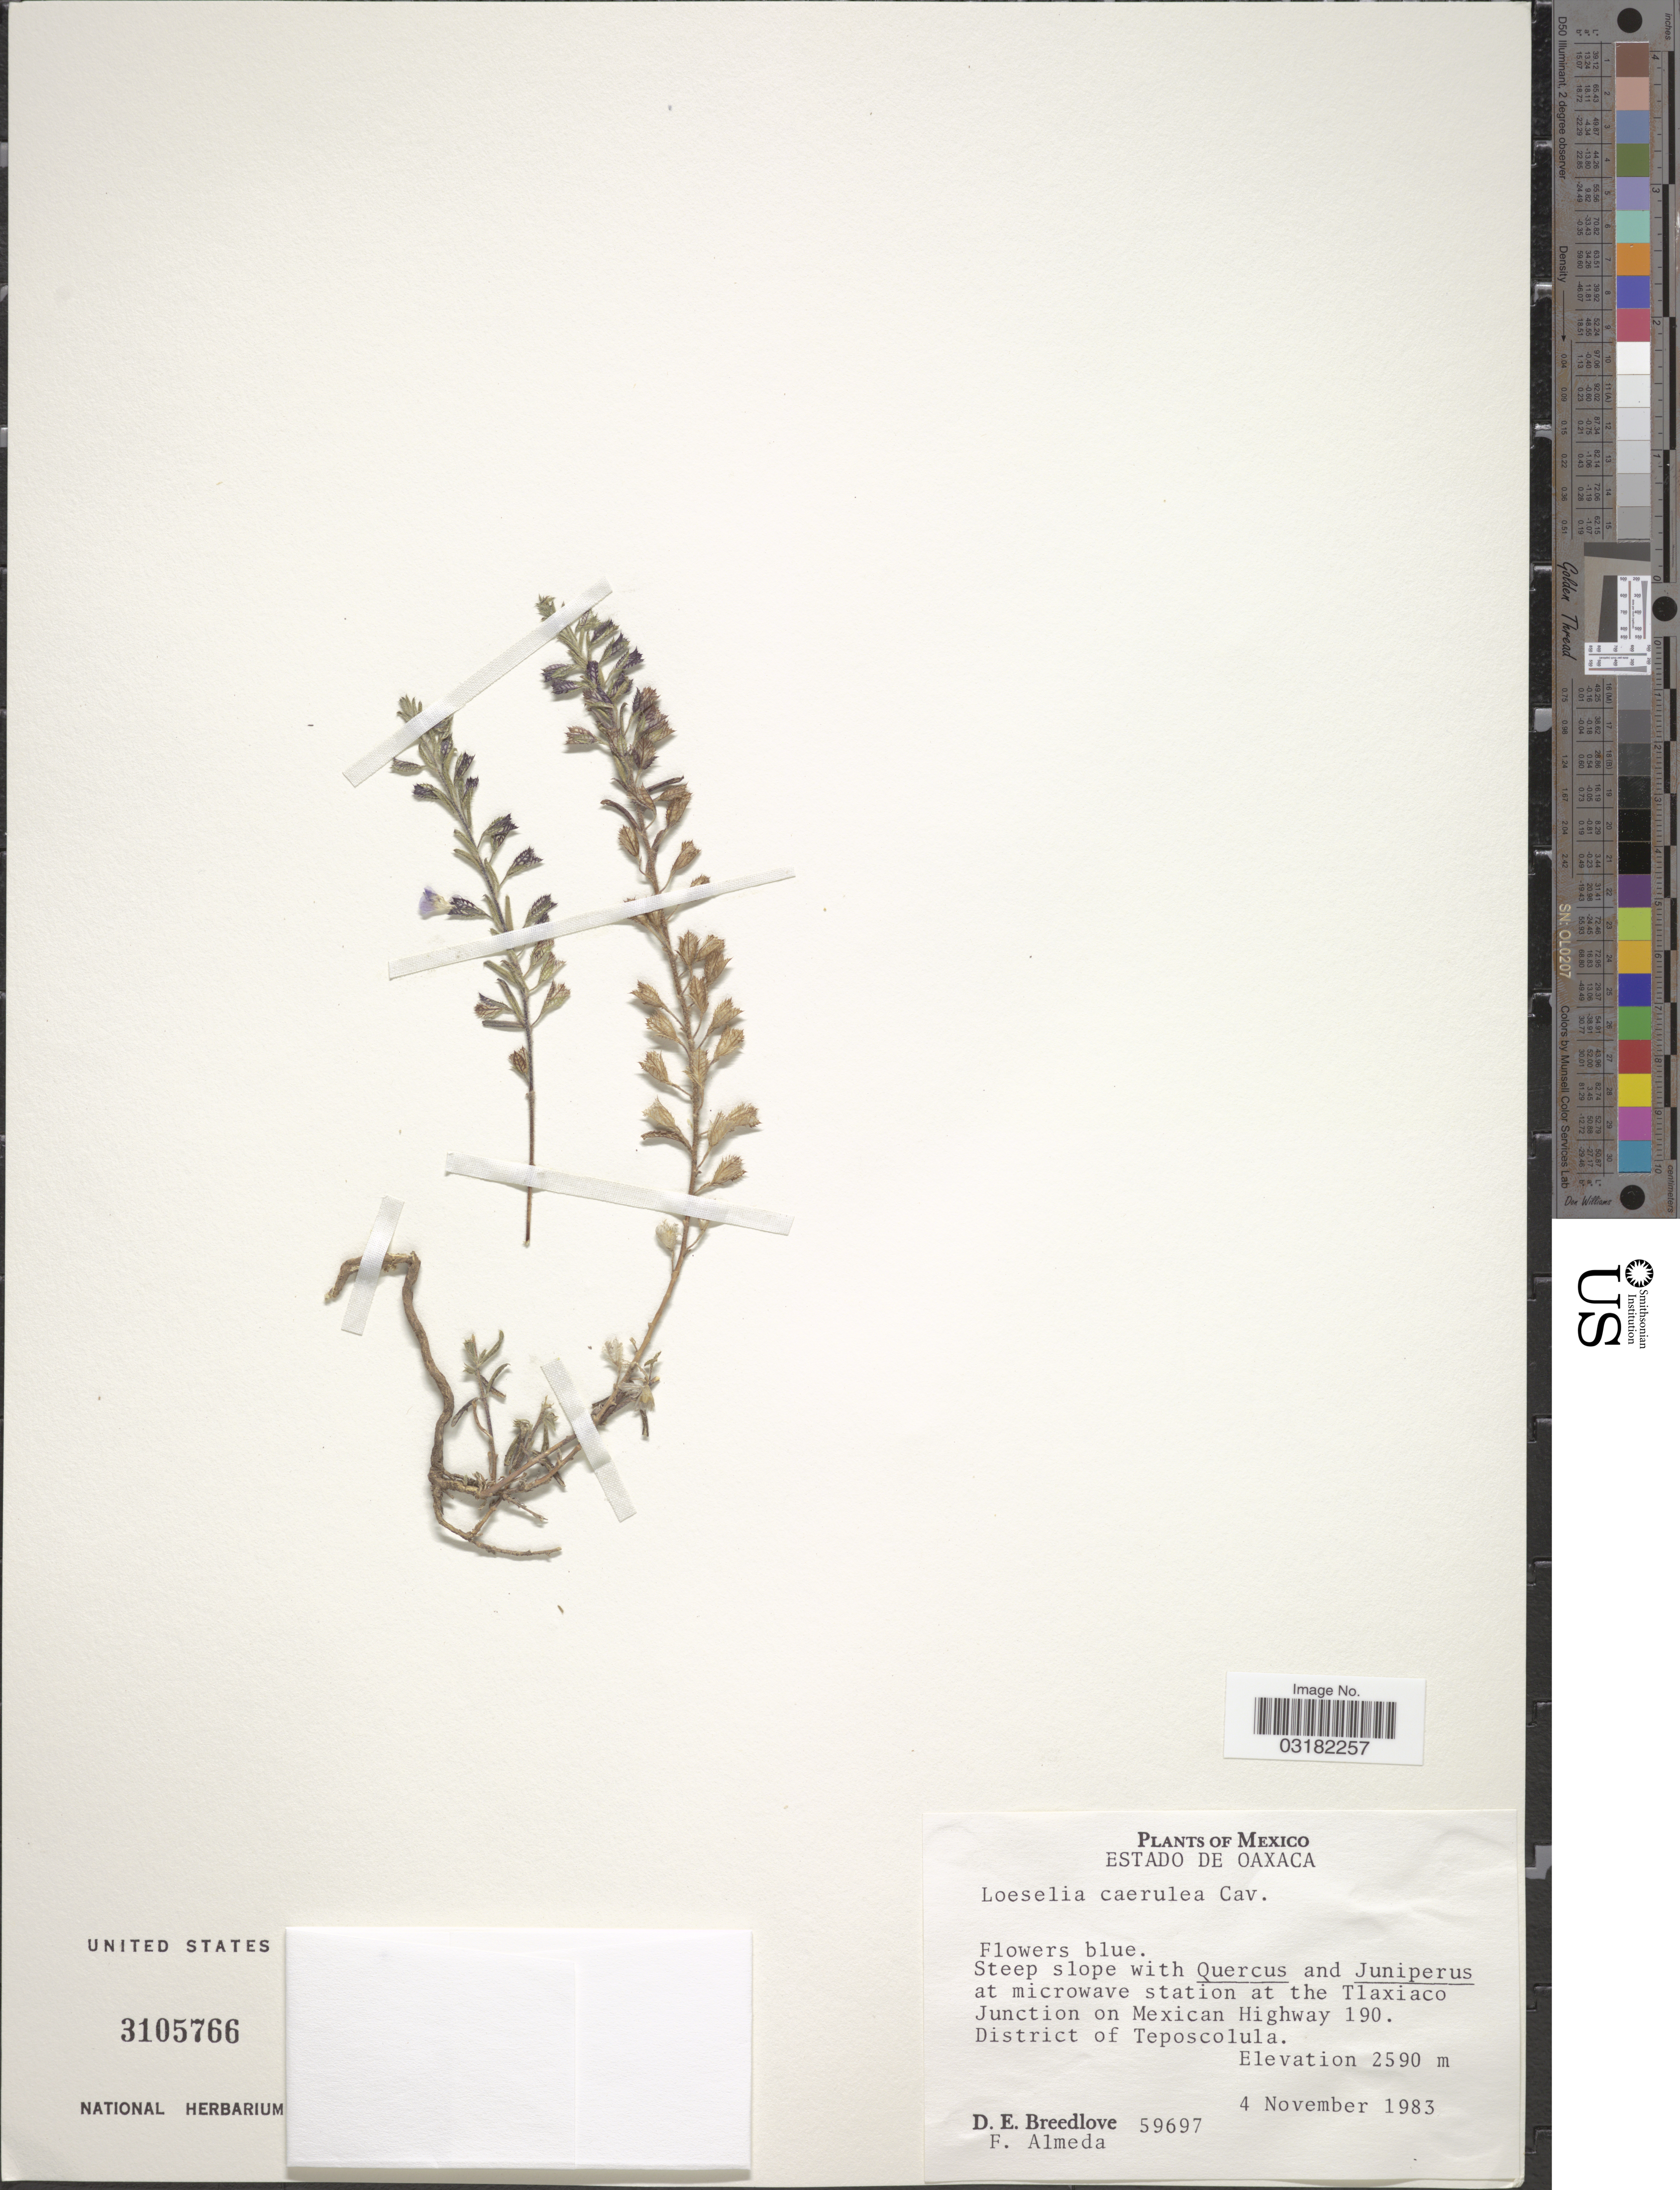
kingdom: Plantae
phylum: Tracheophyta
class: Magnoliopsida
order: Ericales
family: Polemoniaceae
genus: Loeselia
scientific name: Loeselia caerulea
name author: (Cav.) G. Don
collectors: D. E. Breedlove & F. Almeda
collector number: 59697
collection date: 1983-11-04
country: Mexico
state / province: Oaxaca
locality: At microwave station at the Tlaxiaco Junction on Mexican Highway 190. District of Teposcolula.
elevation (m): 2590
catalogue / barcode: US 3105766